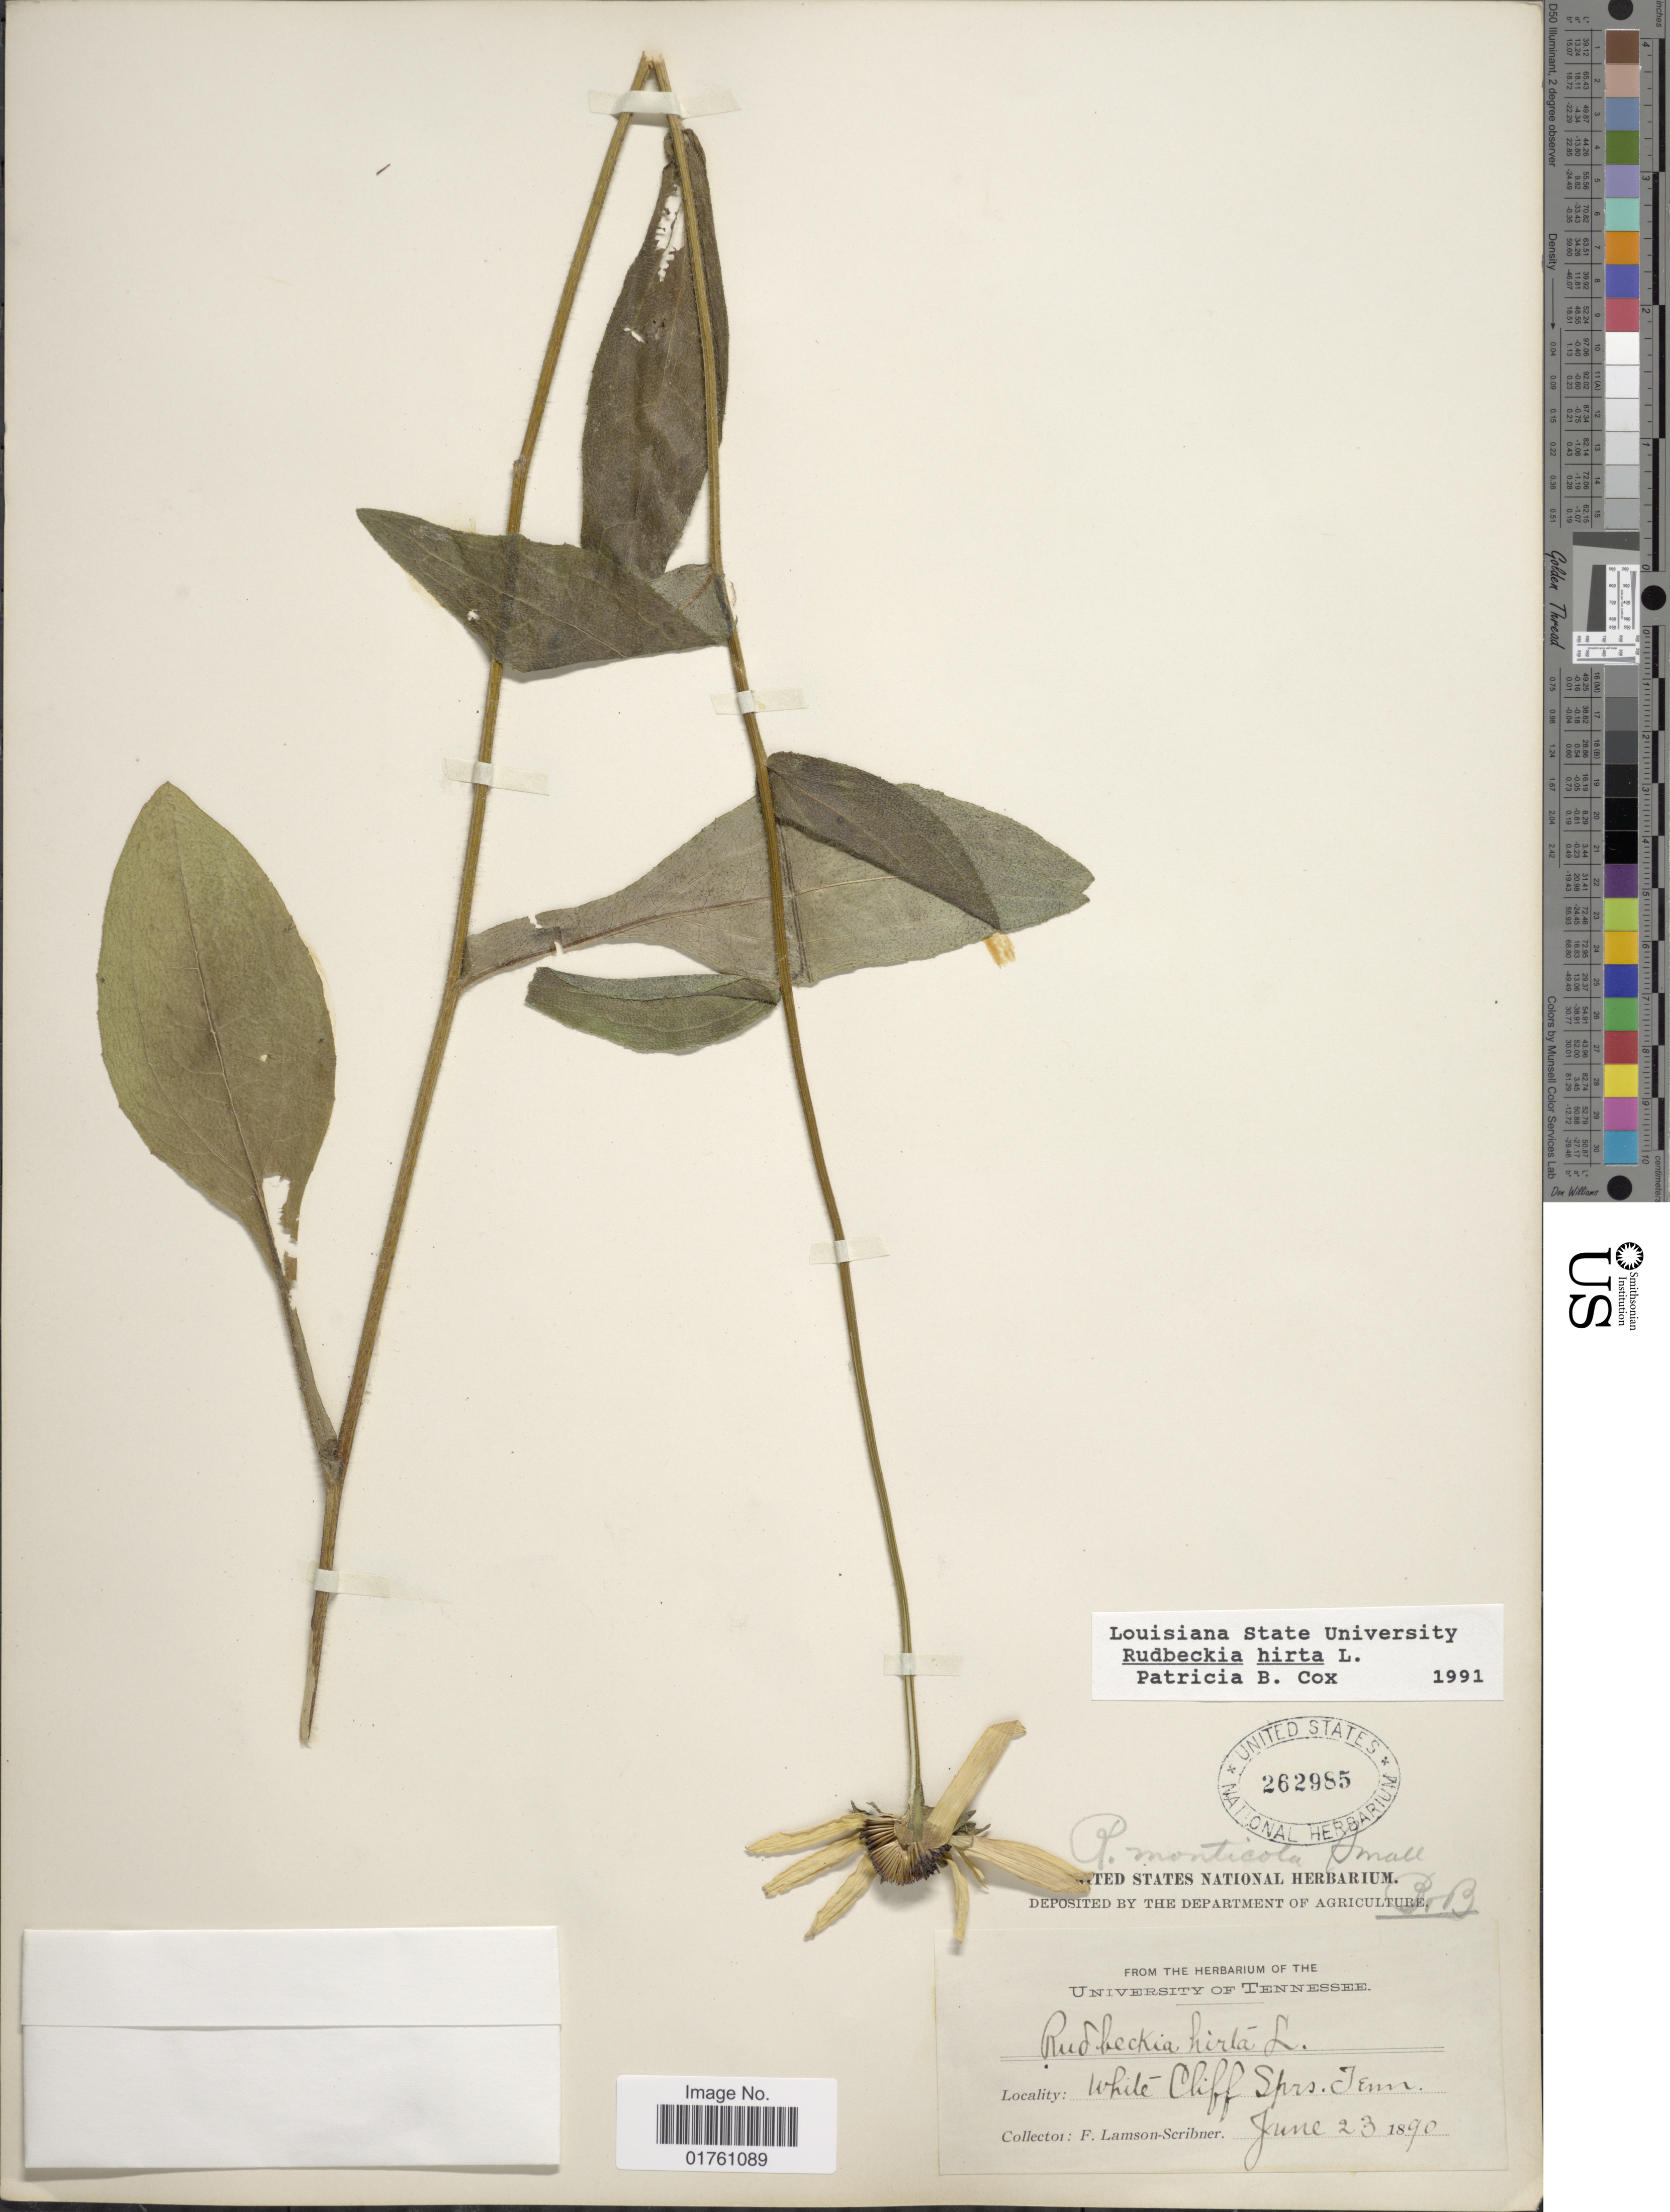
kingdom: Plantae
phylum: Tracheophyta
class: Magnoliopsida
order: Asterales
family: Asteraceae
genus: Rudbeckia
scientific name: Rudbeckia hirta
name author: L.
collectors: F. Lamson-Scribner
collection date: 1890-06-23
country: United States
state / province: Tennessee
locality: White Cliff Sprs. tenn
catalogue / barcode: US 262985